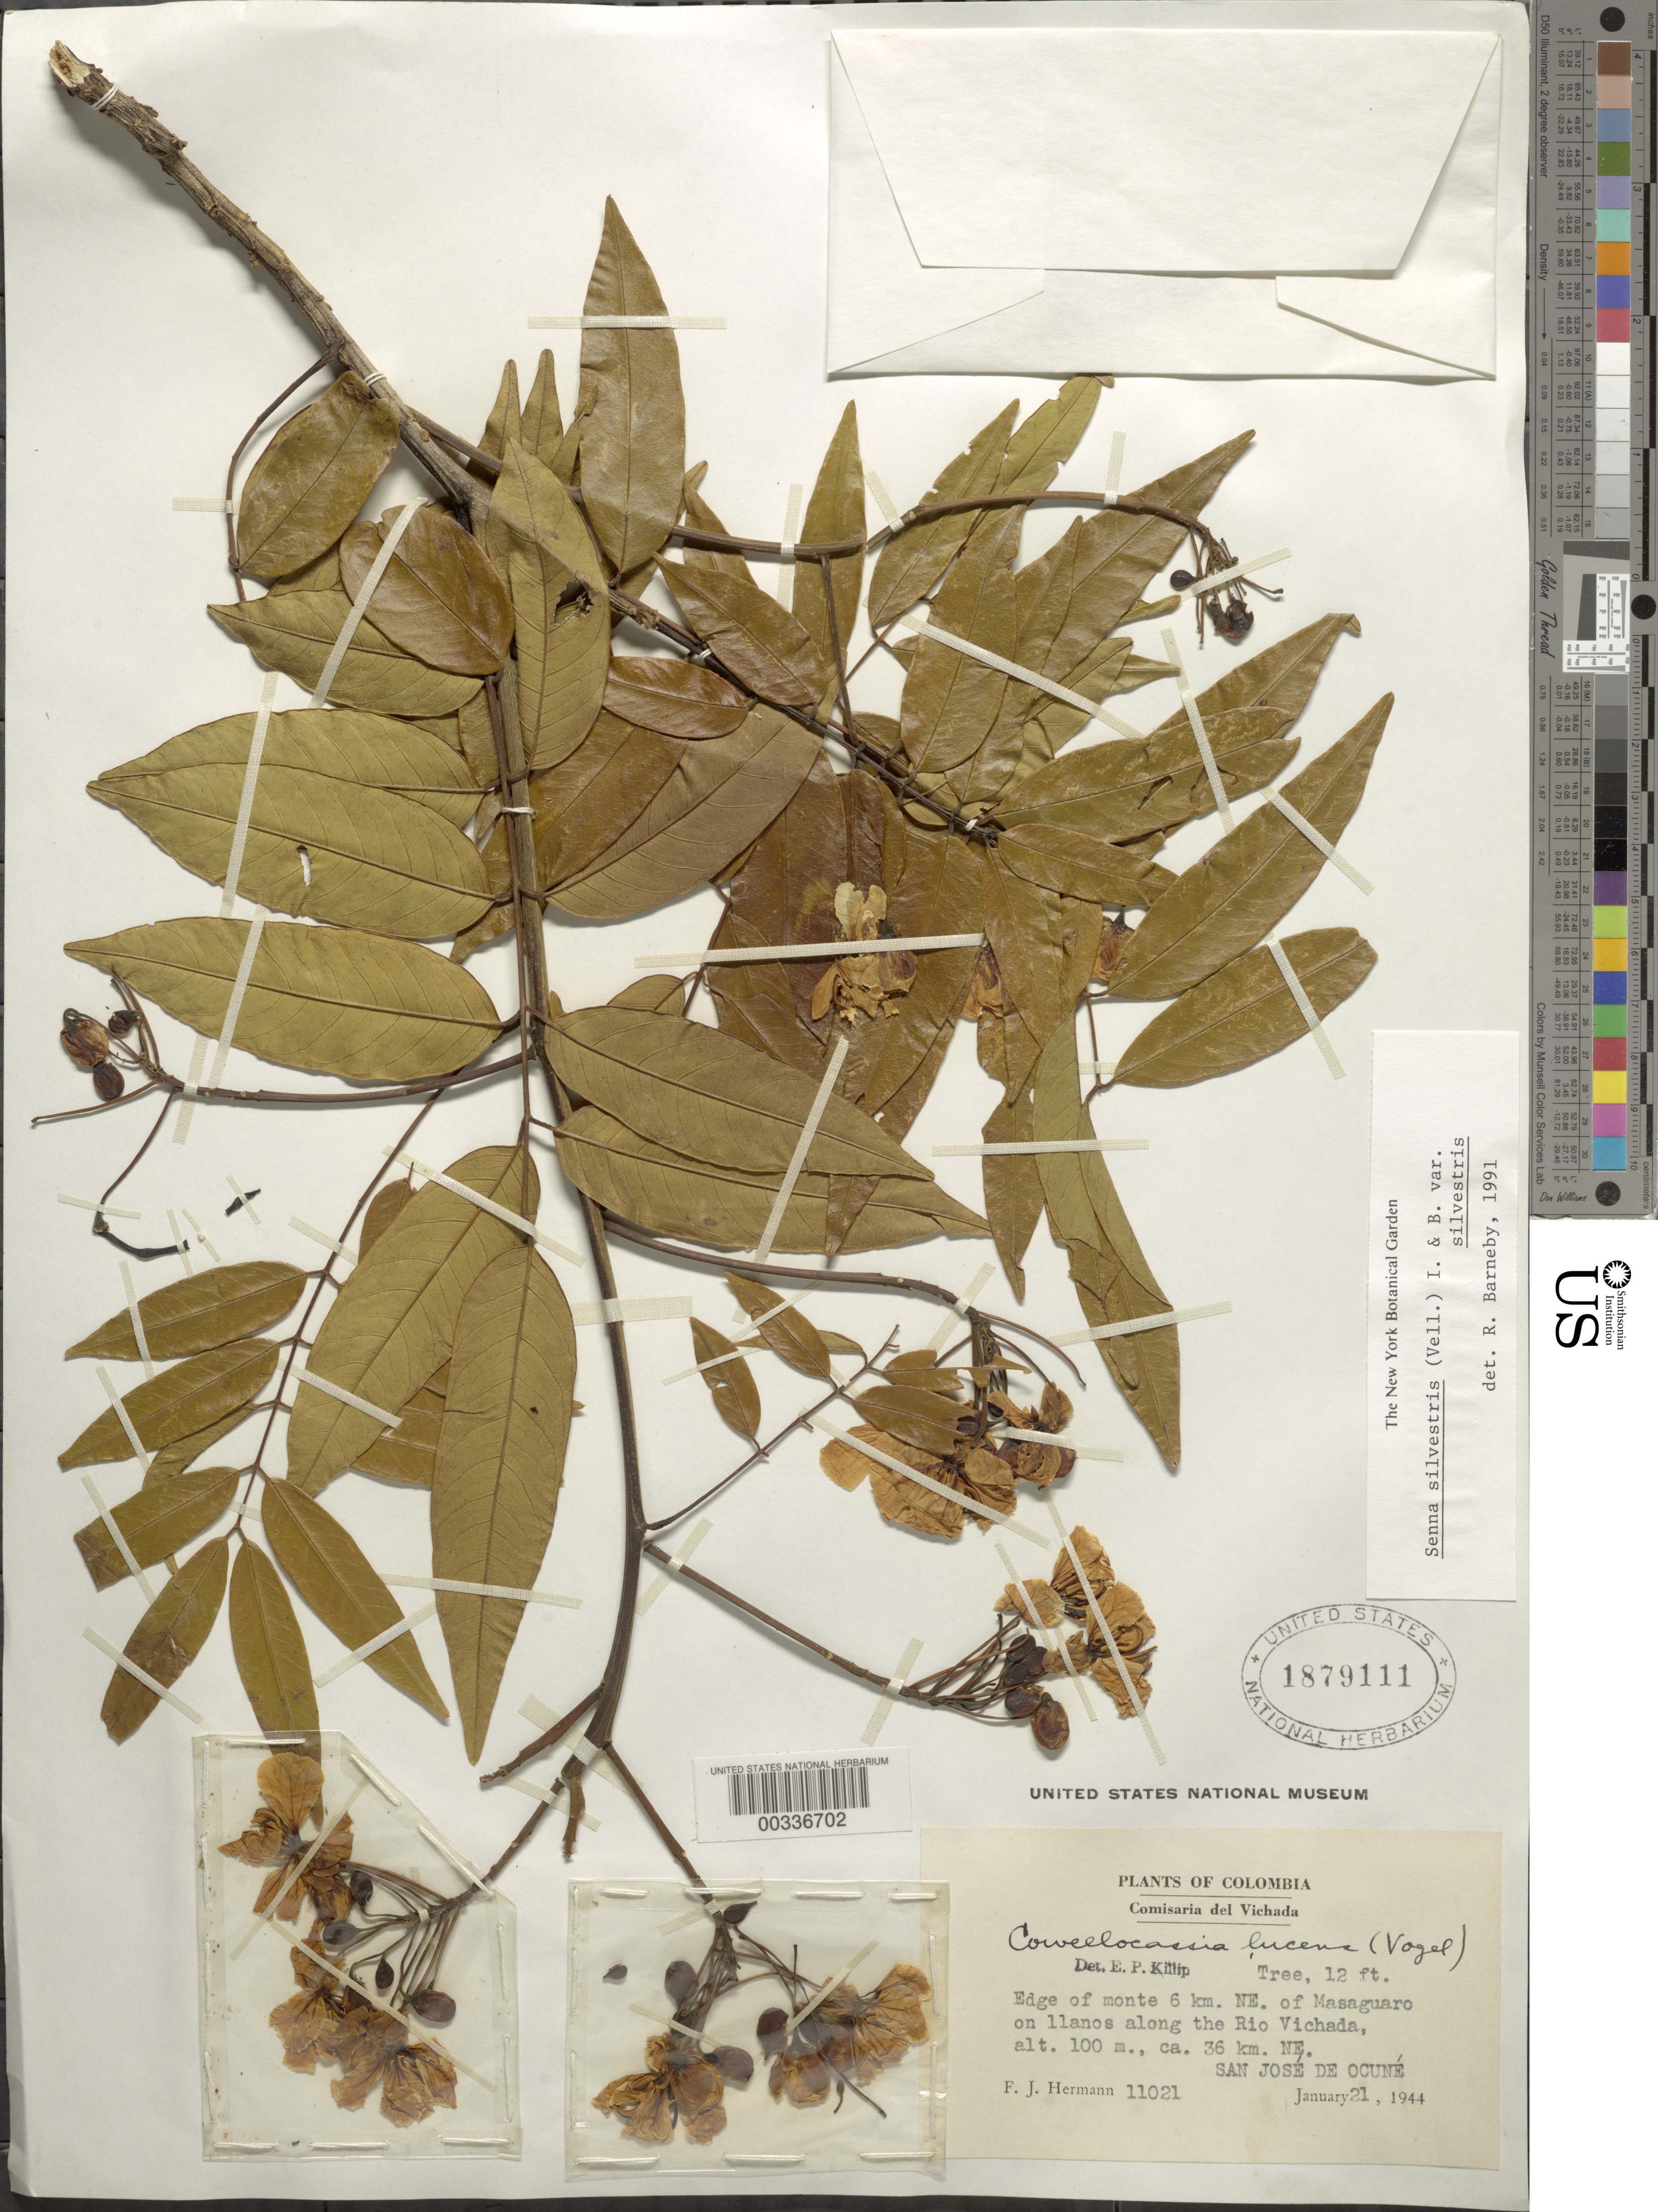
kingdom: Plantae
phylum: Tracheophyta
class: Magnoliopsida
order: Fabales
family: Fabaceae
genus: Senna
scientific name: Senna silvestris var. silvestris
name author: (Vell.) H.S. Irwin & Barneby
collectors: F. J. Hermann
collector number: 11021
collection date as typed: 21 Jan 1944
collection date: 1944-01-21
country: Colombia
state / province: Vichada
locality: Edge of Monte 6 km NE of Masaguaro on Llanos along the Rio Vichada, ca 36 NE San Jose de Ocune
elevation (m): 100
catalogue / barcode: US 1879111